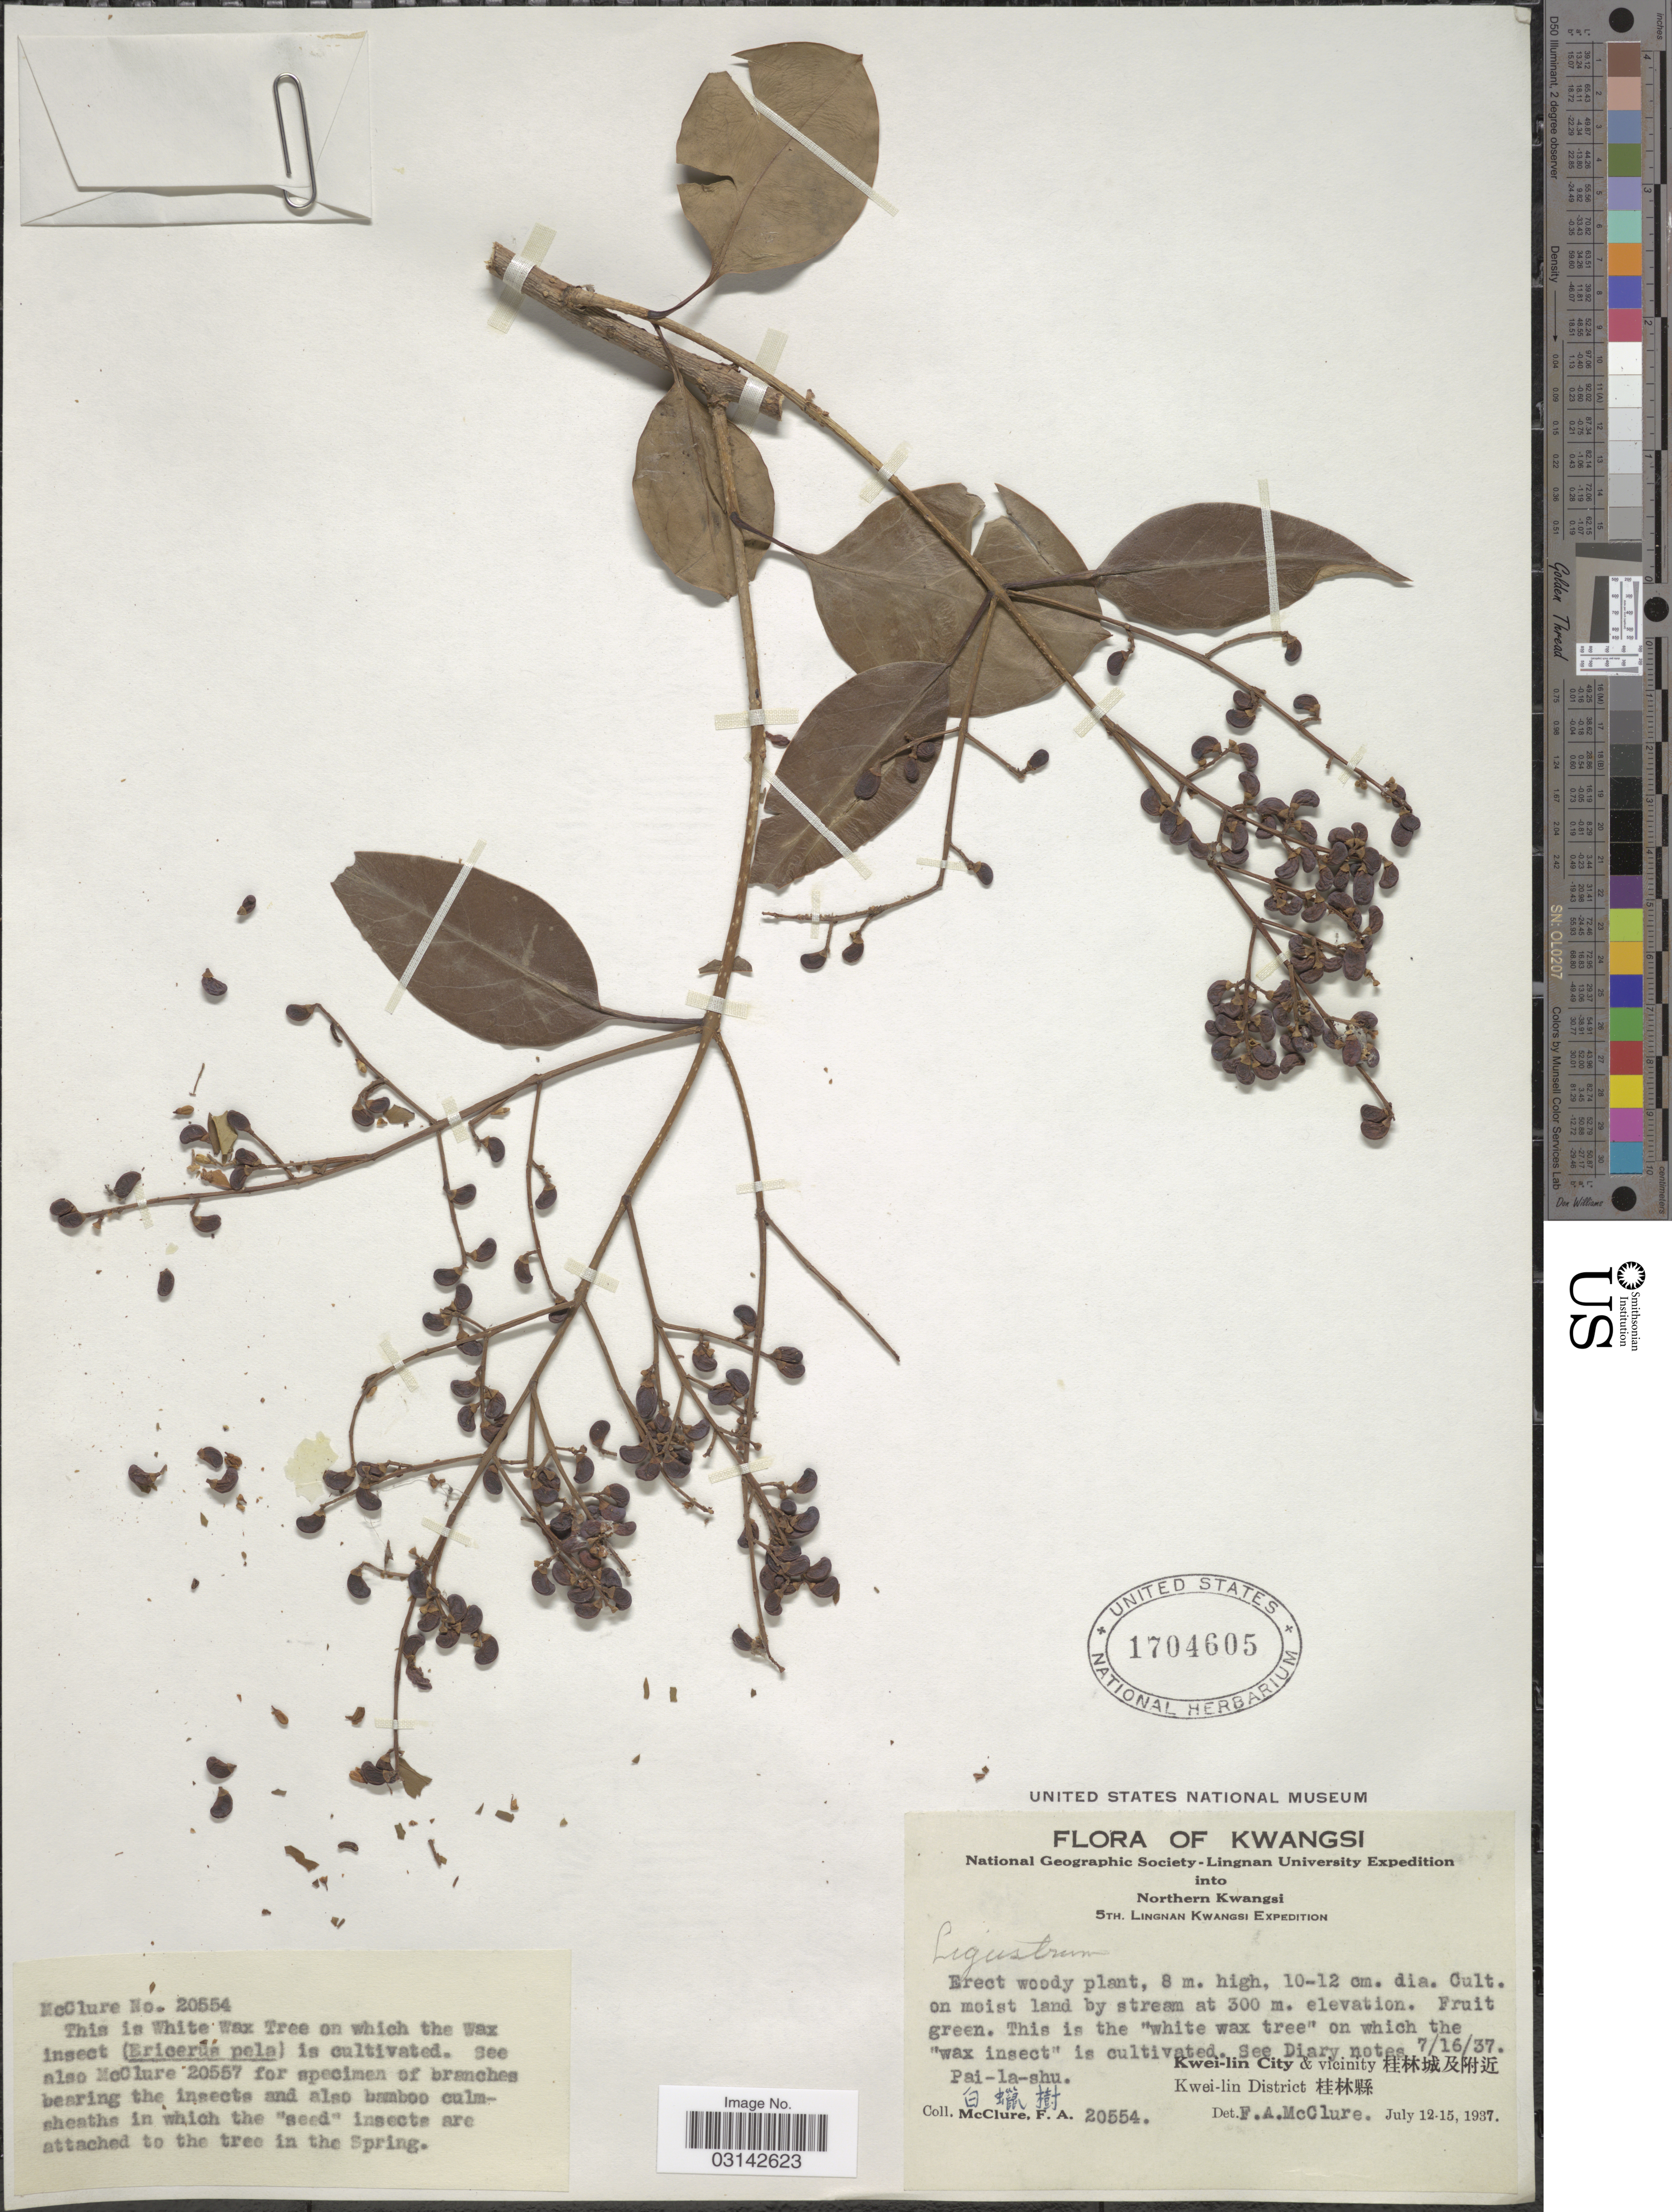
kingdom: Plantae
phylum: Tracheophyta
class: Magnoliopsida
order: Lamiales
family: Oleaceae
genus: Ligustrum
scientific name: Ligustrum sp.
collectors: F. A. McClure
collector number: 20554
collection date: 1937-07-16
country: China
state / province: Guangxi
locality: Kwangsi, Northern Kwangsi, Kwei-lin City & vicinity. Kwei-lin District.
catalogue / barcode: US 1704605